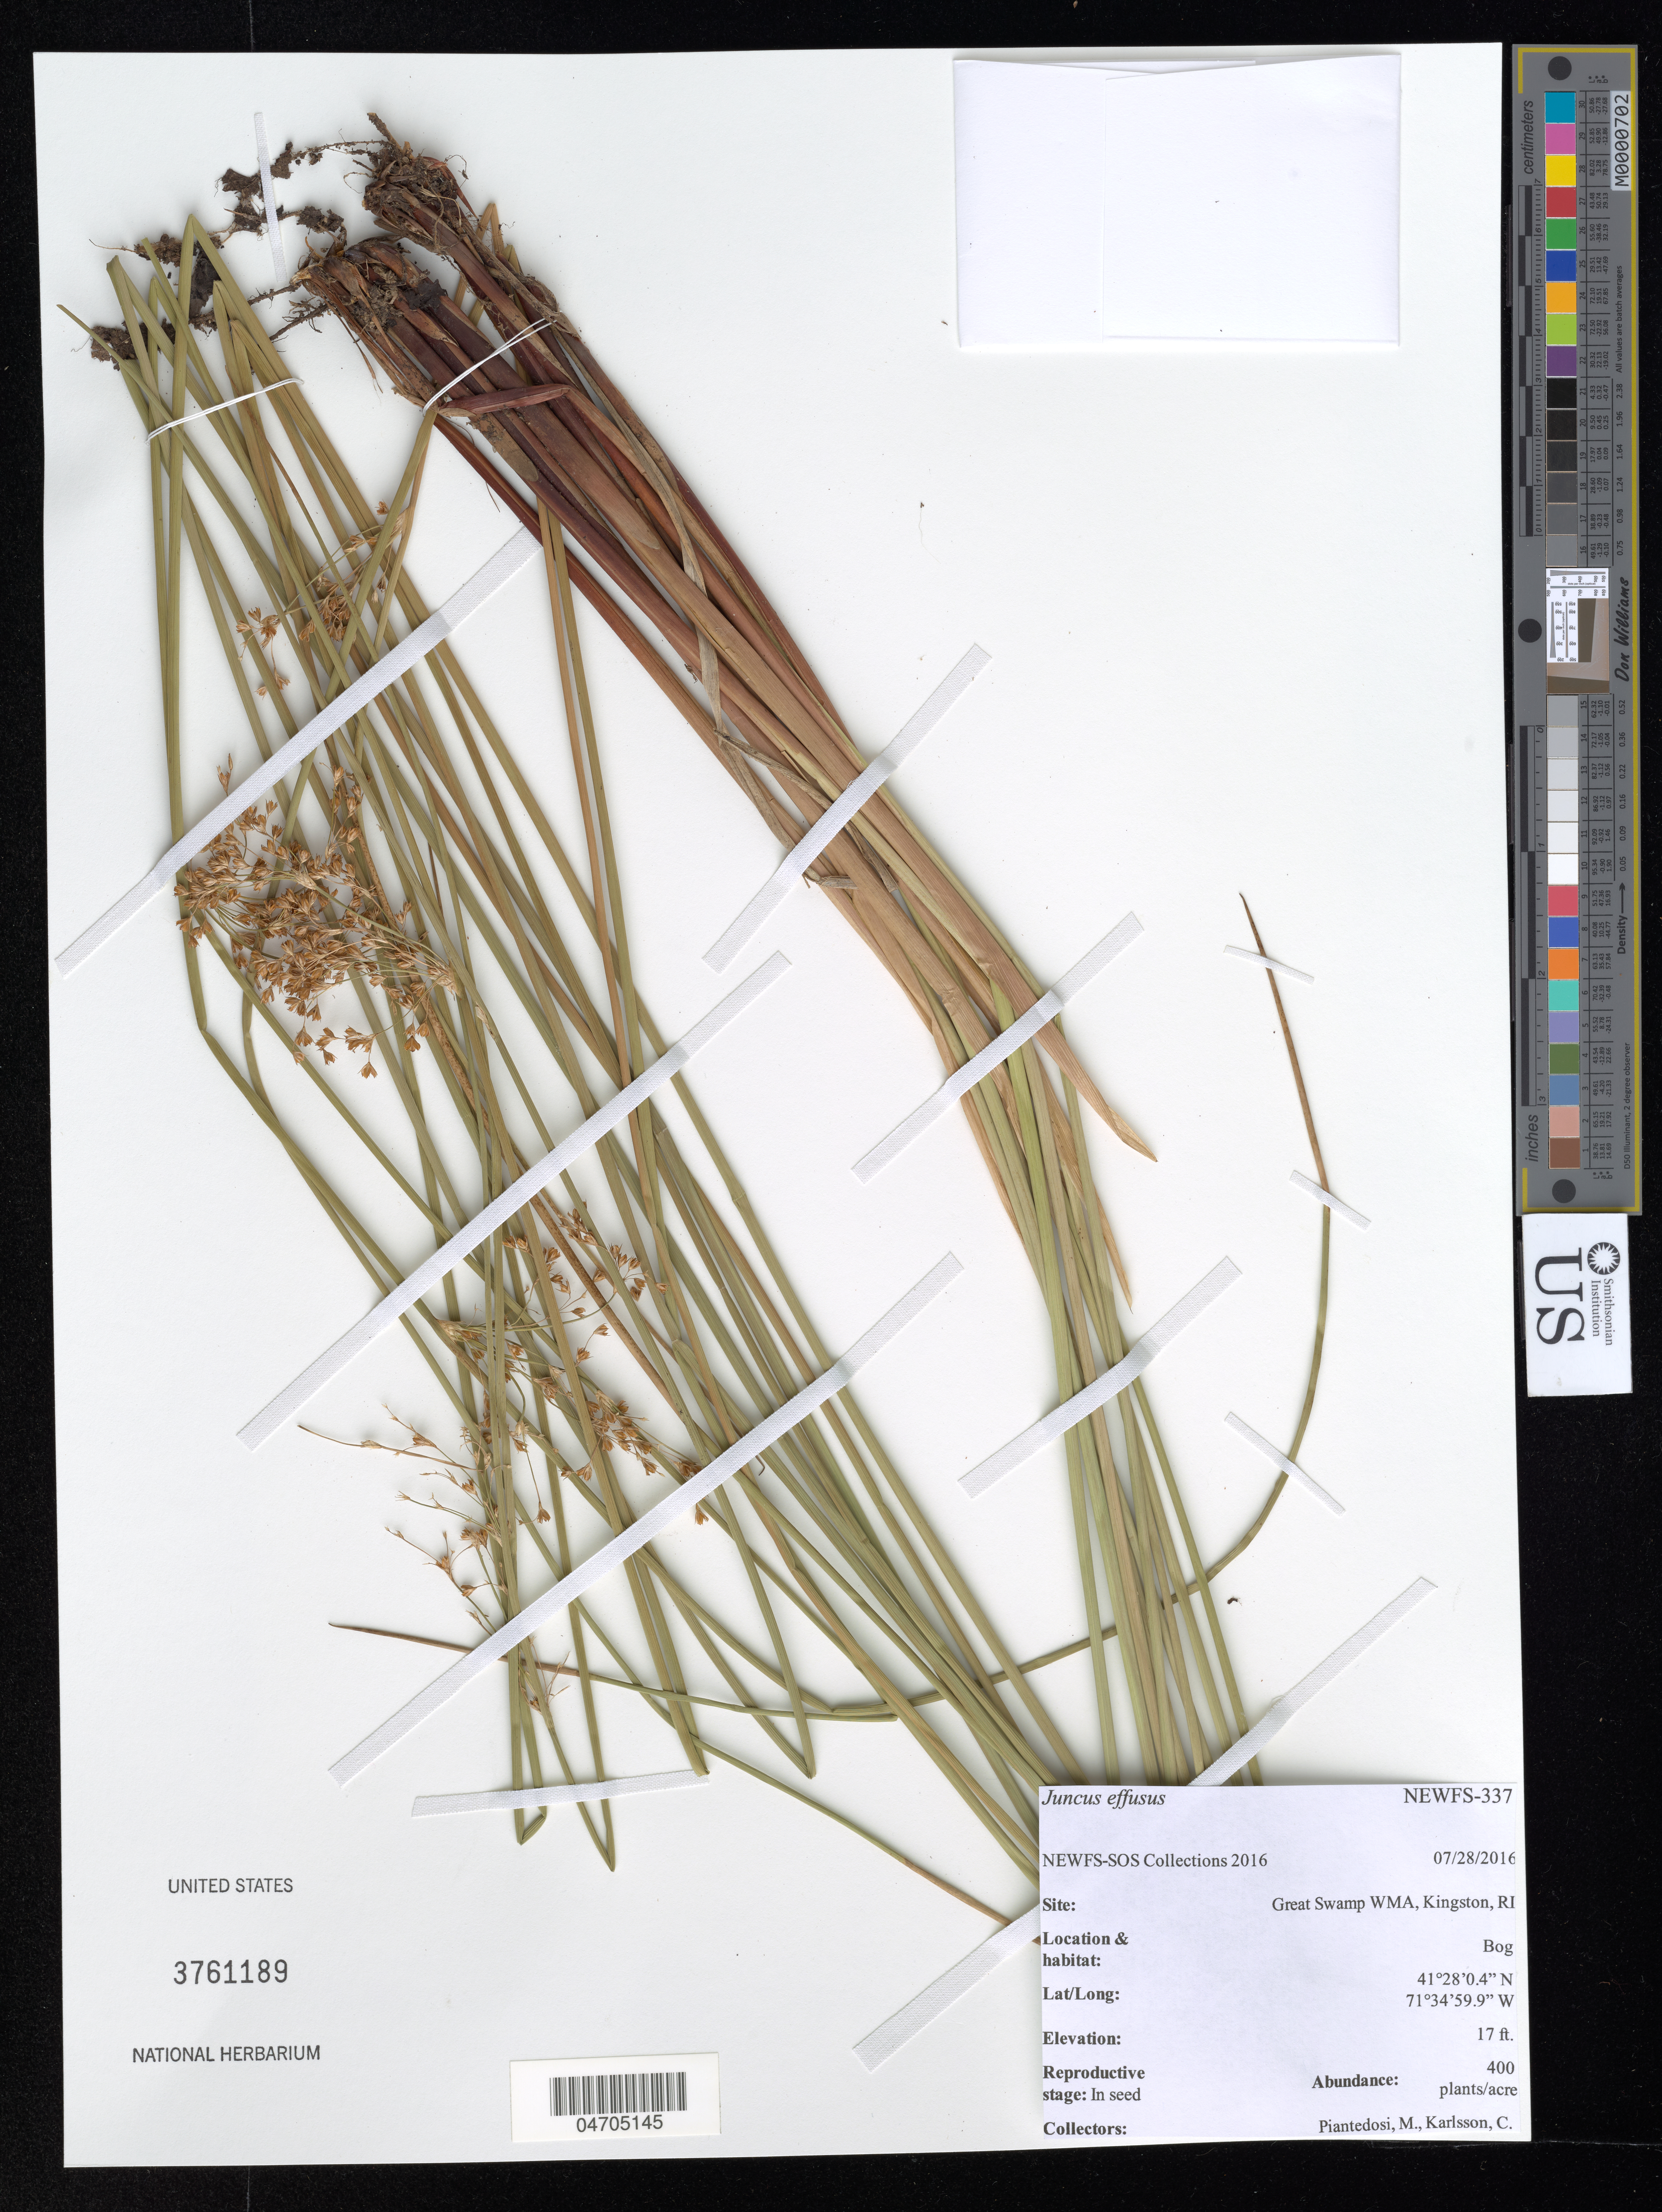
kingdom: Plantae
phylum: Tracheophyta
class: Liliopsida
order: Poales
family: Juncaceae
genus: Juncus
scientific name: Juncus effusus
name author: L.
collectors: M. Piantedosi & C. Karlsson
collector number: NEWFS-337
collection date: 2016-07-28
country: United States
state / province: Rhode Island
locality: Great Swamp WMA, Kingston.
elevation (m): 5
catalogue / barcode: US 3761189